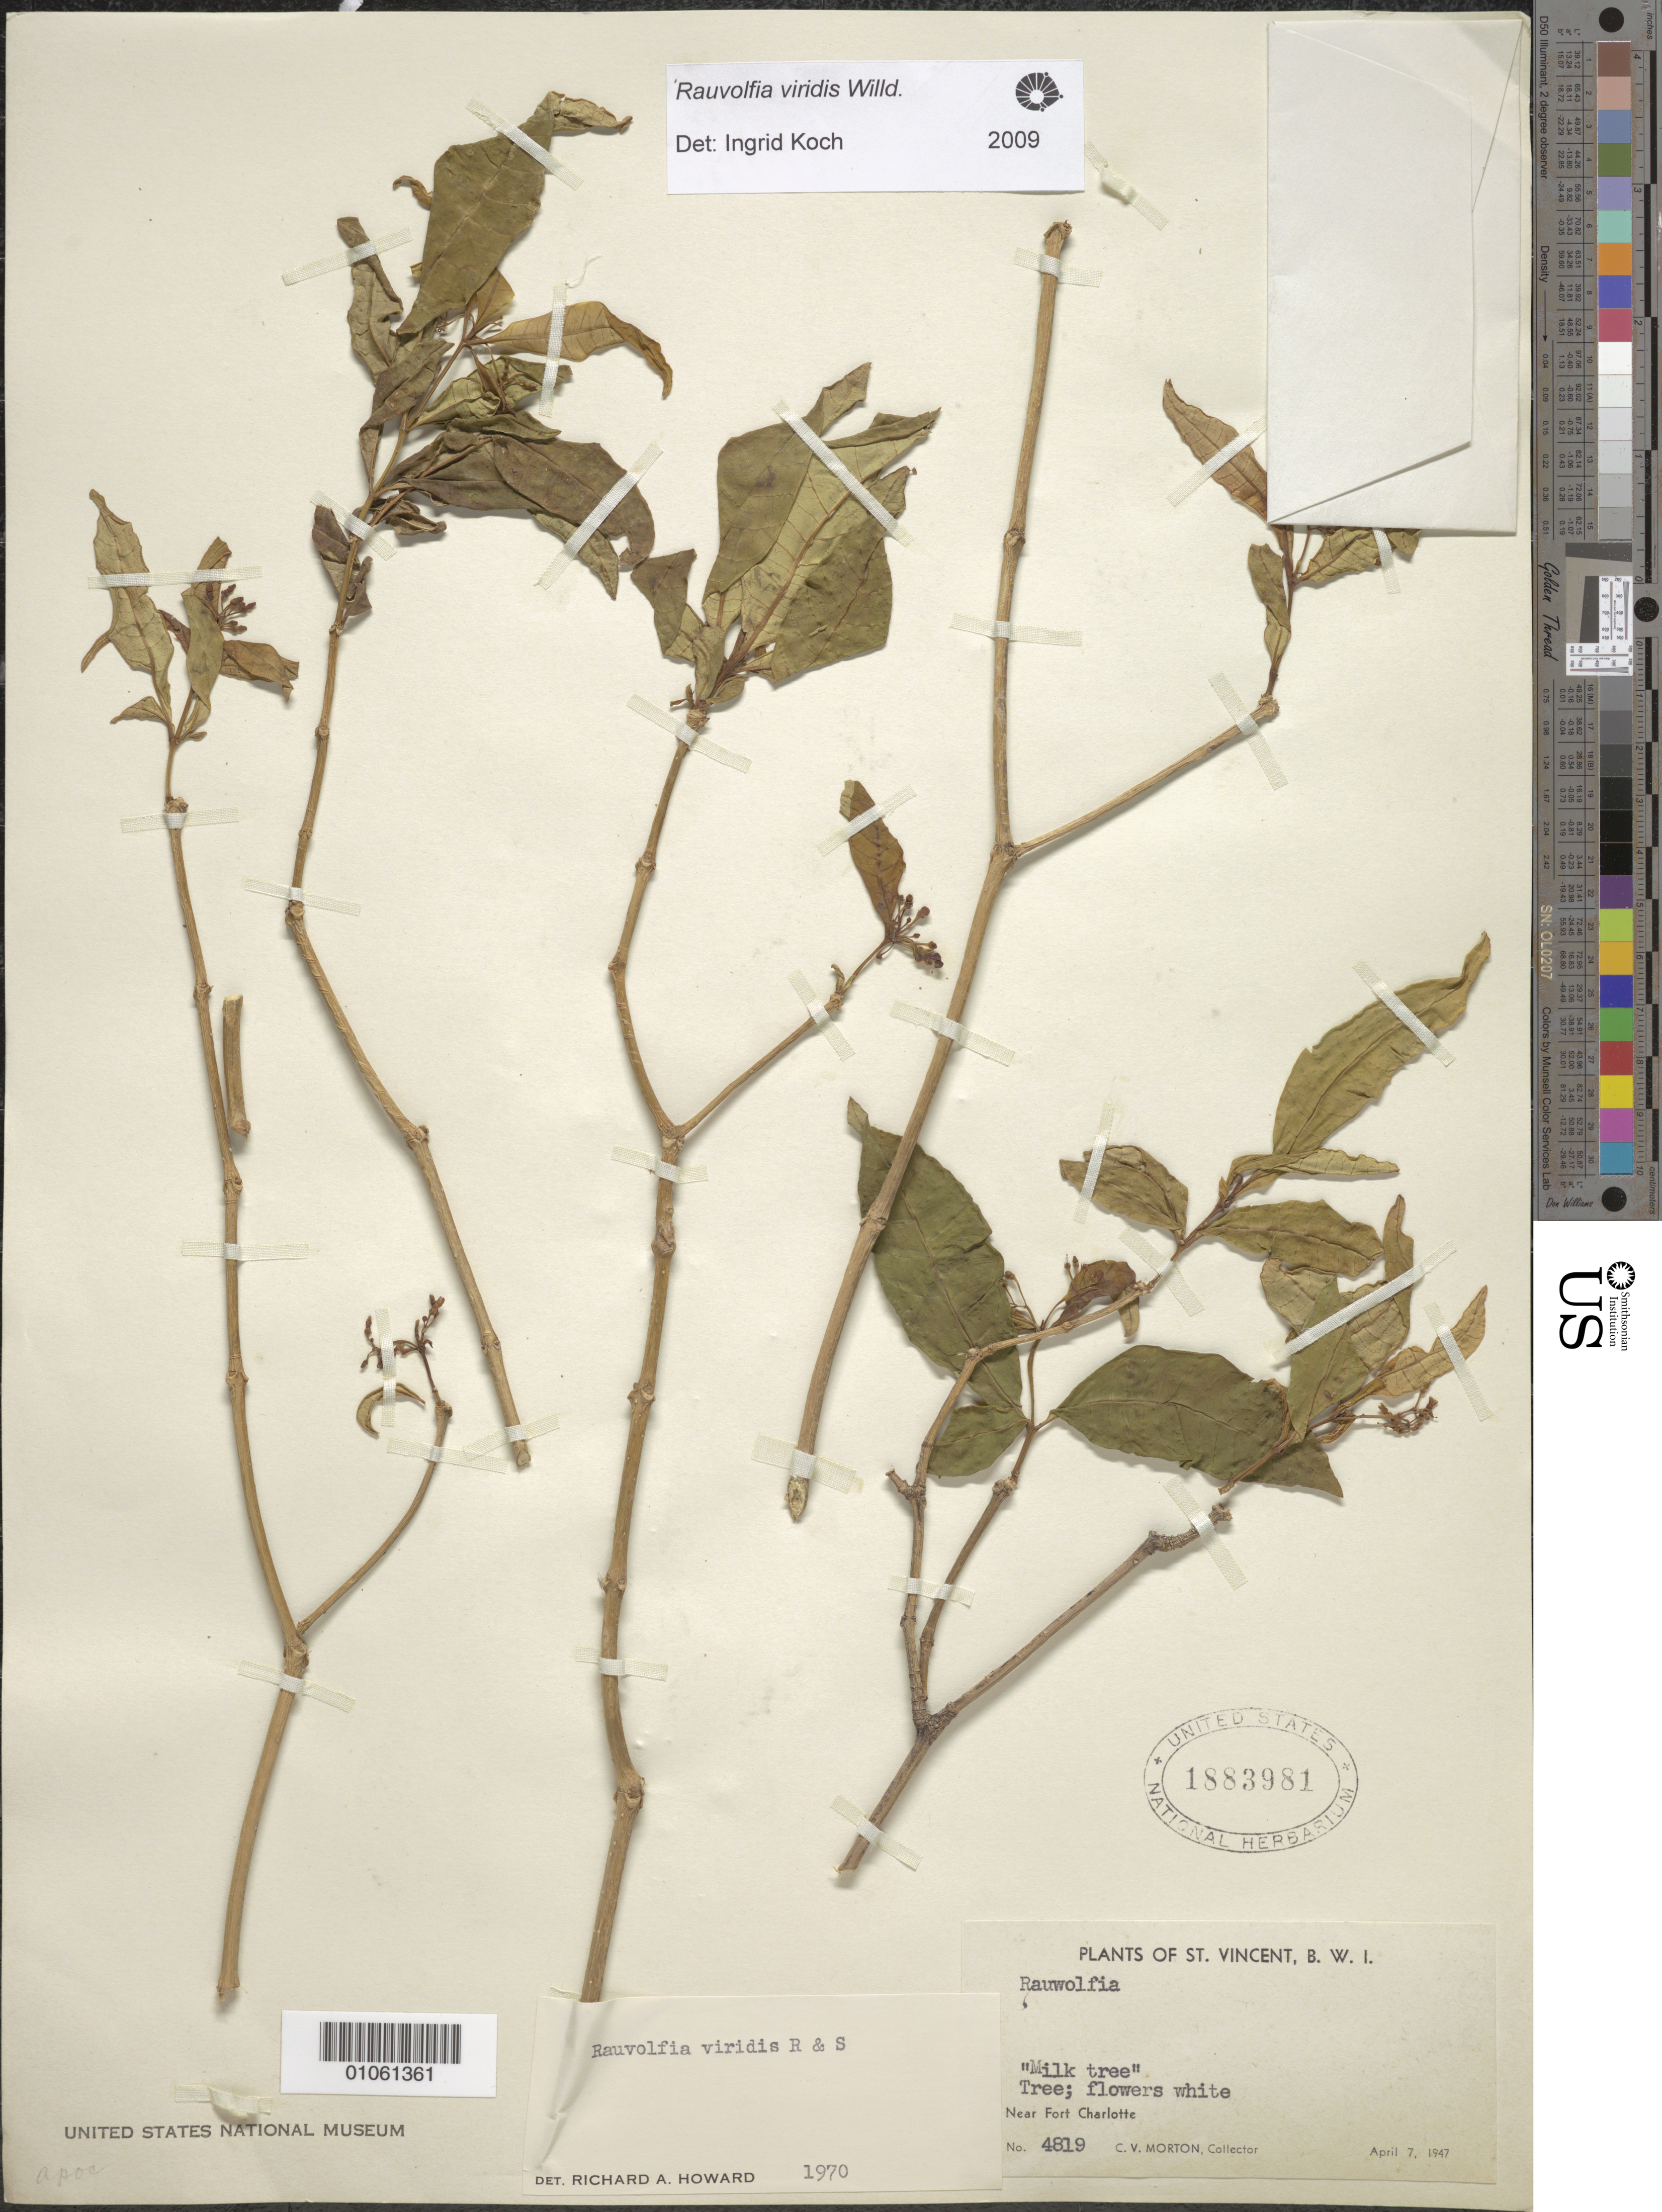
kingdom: Plantae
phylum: Tracheophyta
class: Magnoliopsida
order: Gentianales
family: Apocynaceae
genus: Rauvolfia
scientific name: Rauvolfia viridis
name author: Willd. ex Roem. & Schult.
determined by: Koch, I.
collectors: C. V. Morton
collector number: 4819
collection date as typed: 07 Apr 1947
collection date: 1947-04-07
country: St. Vincent - Grenadines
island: St. Vincent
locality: Fort Charlotte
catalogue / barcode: US 1883981